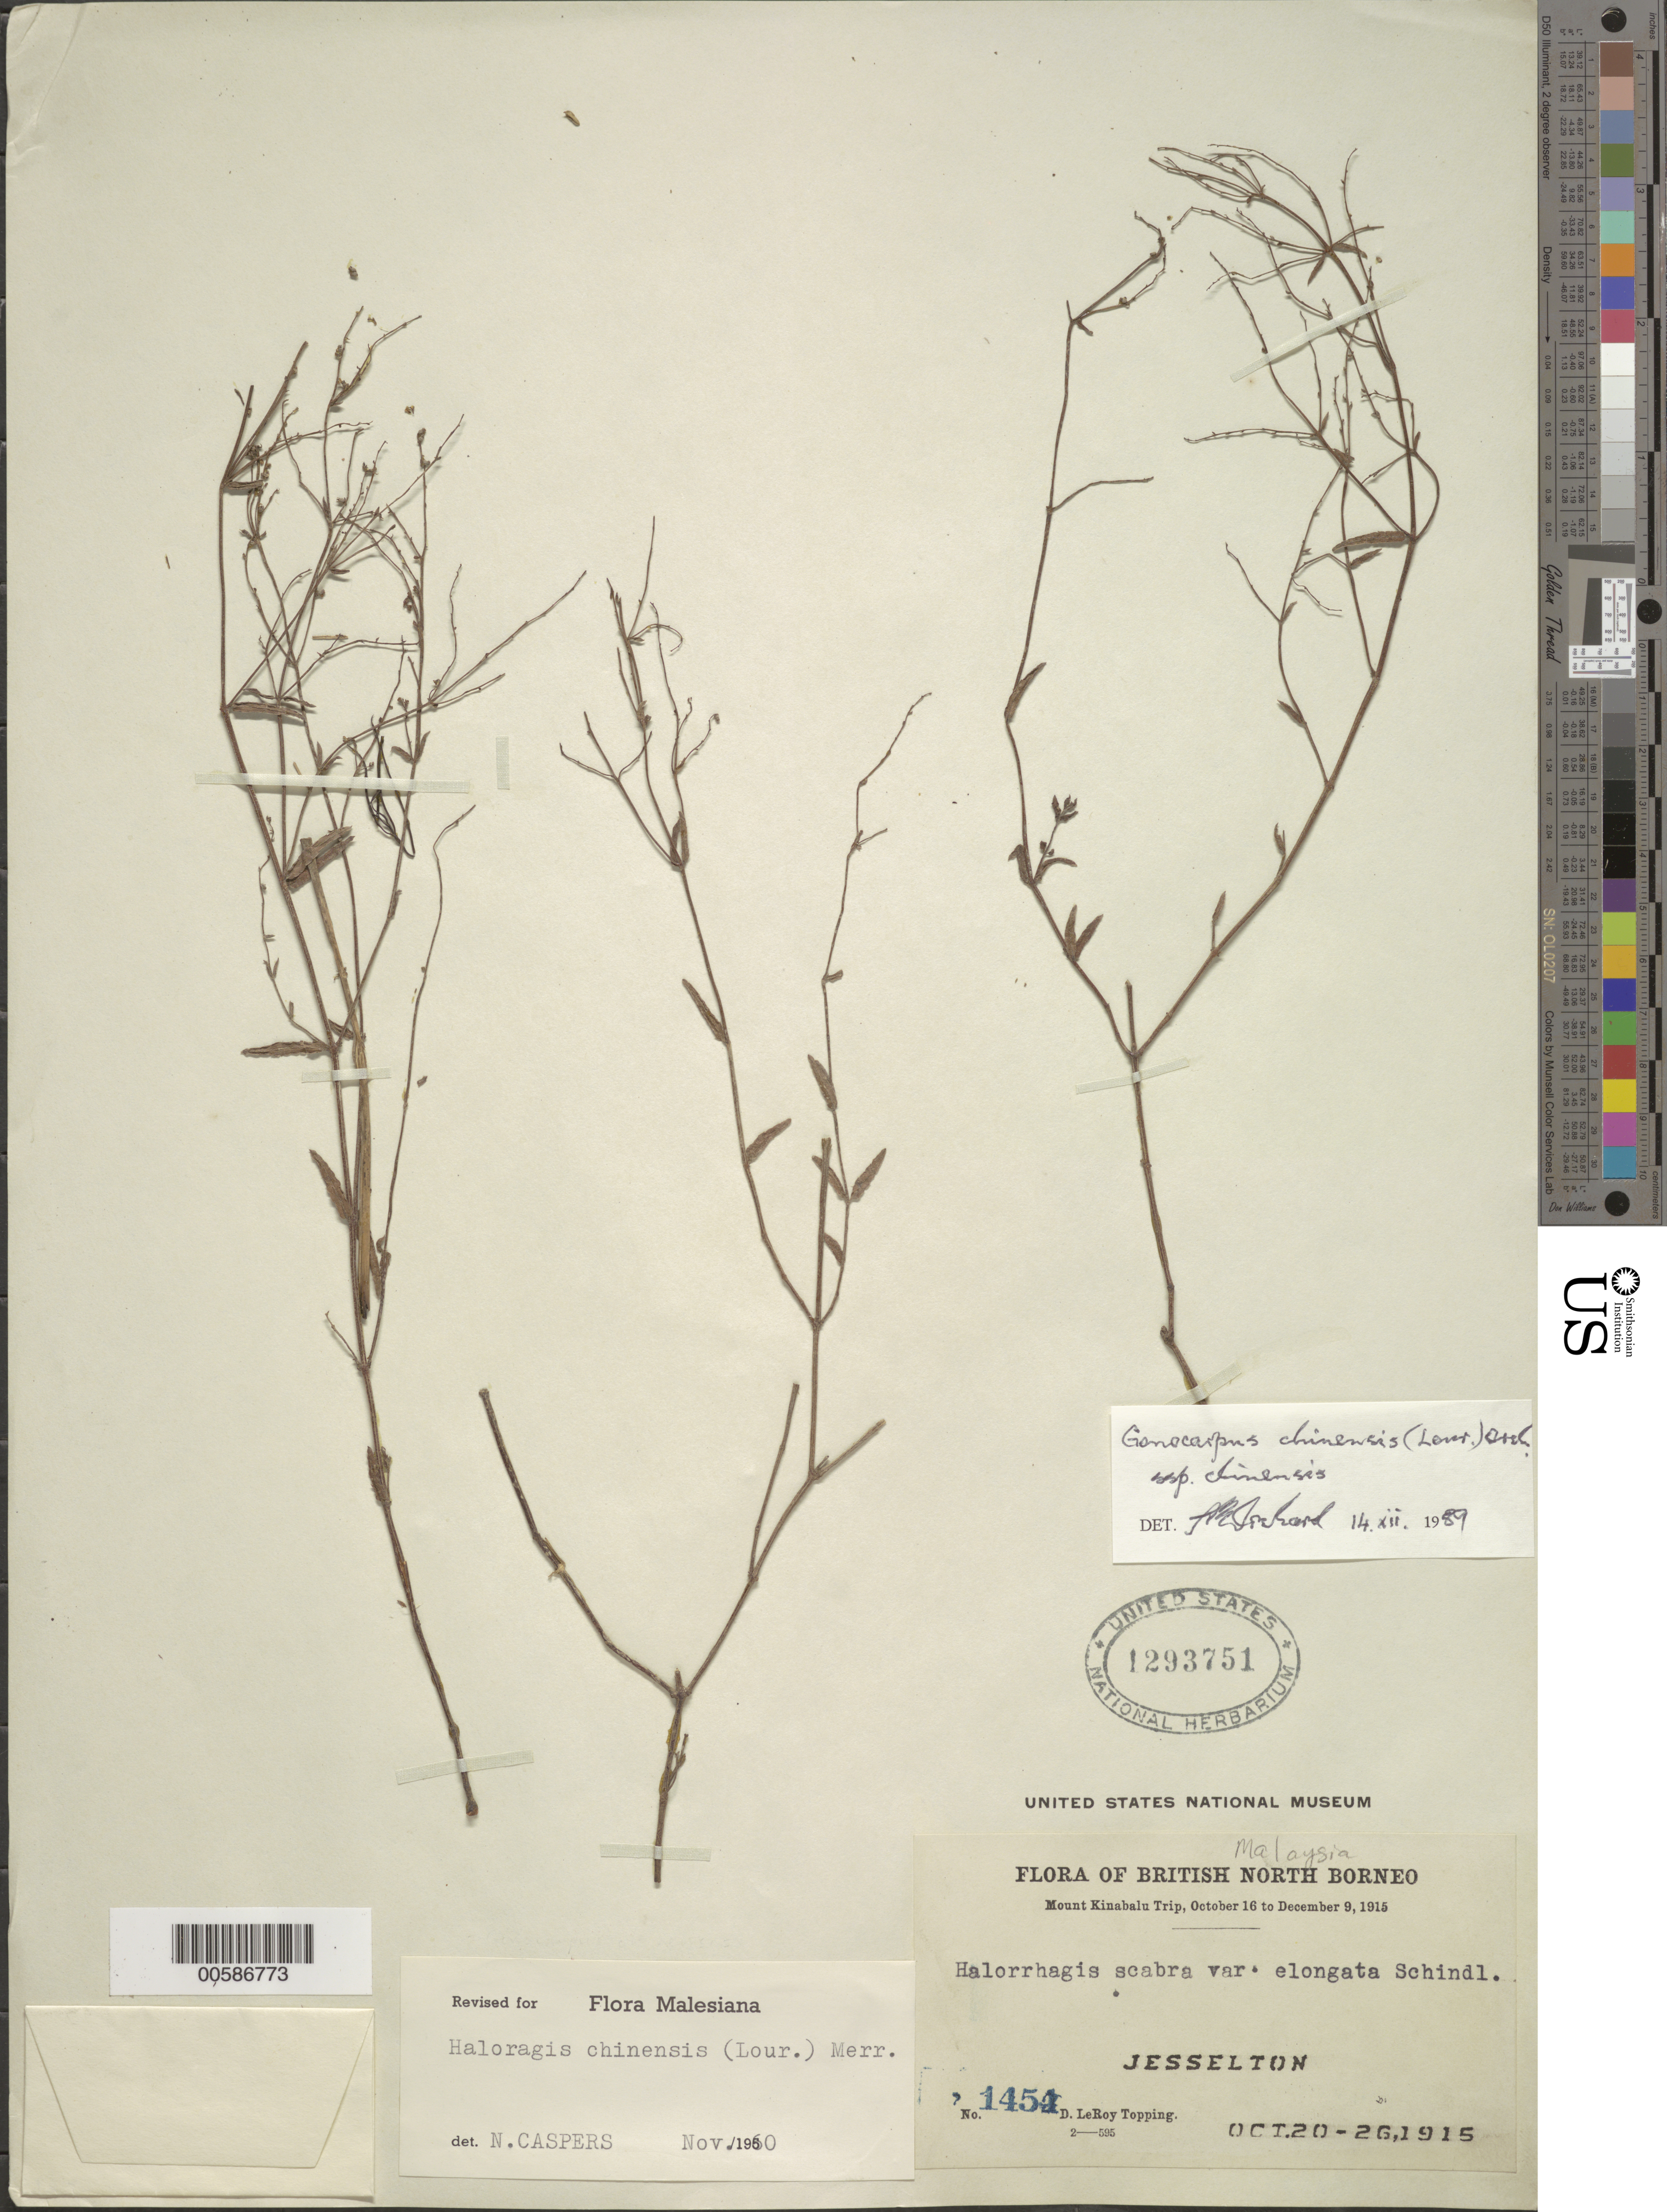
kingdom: Plantae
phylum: Tracheophyta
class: Magnoliopsida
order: Saxifragales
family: Haloragaceae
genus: Gonocarpus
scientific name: Gonocarpus chinensis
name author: (Lour.) Orchard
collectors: D. L. Topping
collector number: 1451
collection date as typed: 20 Oct 1915 to 26 Oct 1915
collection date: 1915-10-20/1915-10-26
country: Malaysia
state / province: Sabah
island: Borneo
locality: Mount Kinabalu Trip, Jesselton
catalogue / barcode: US 1293751